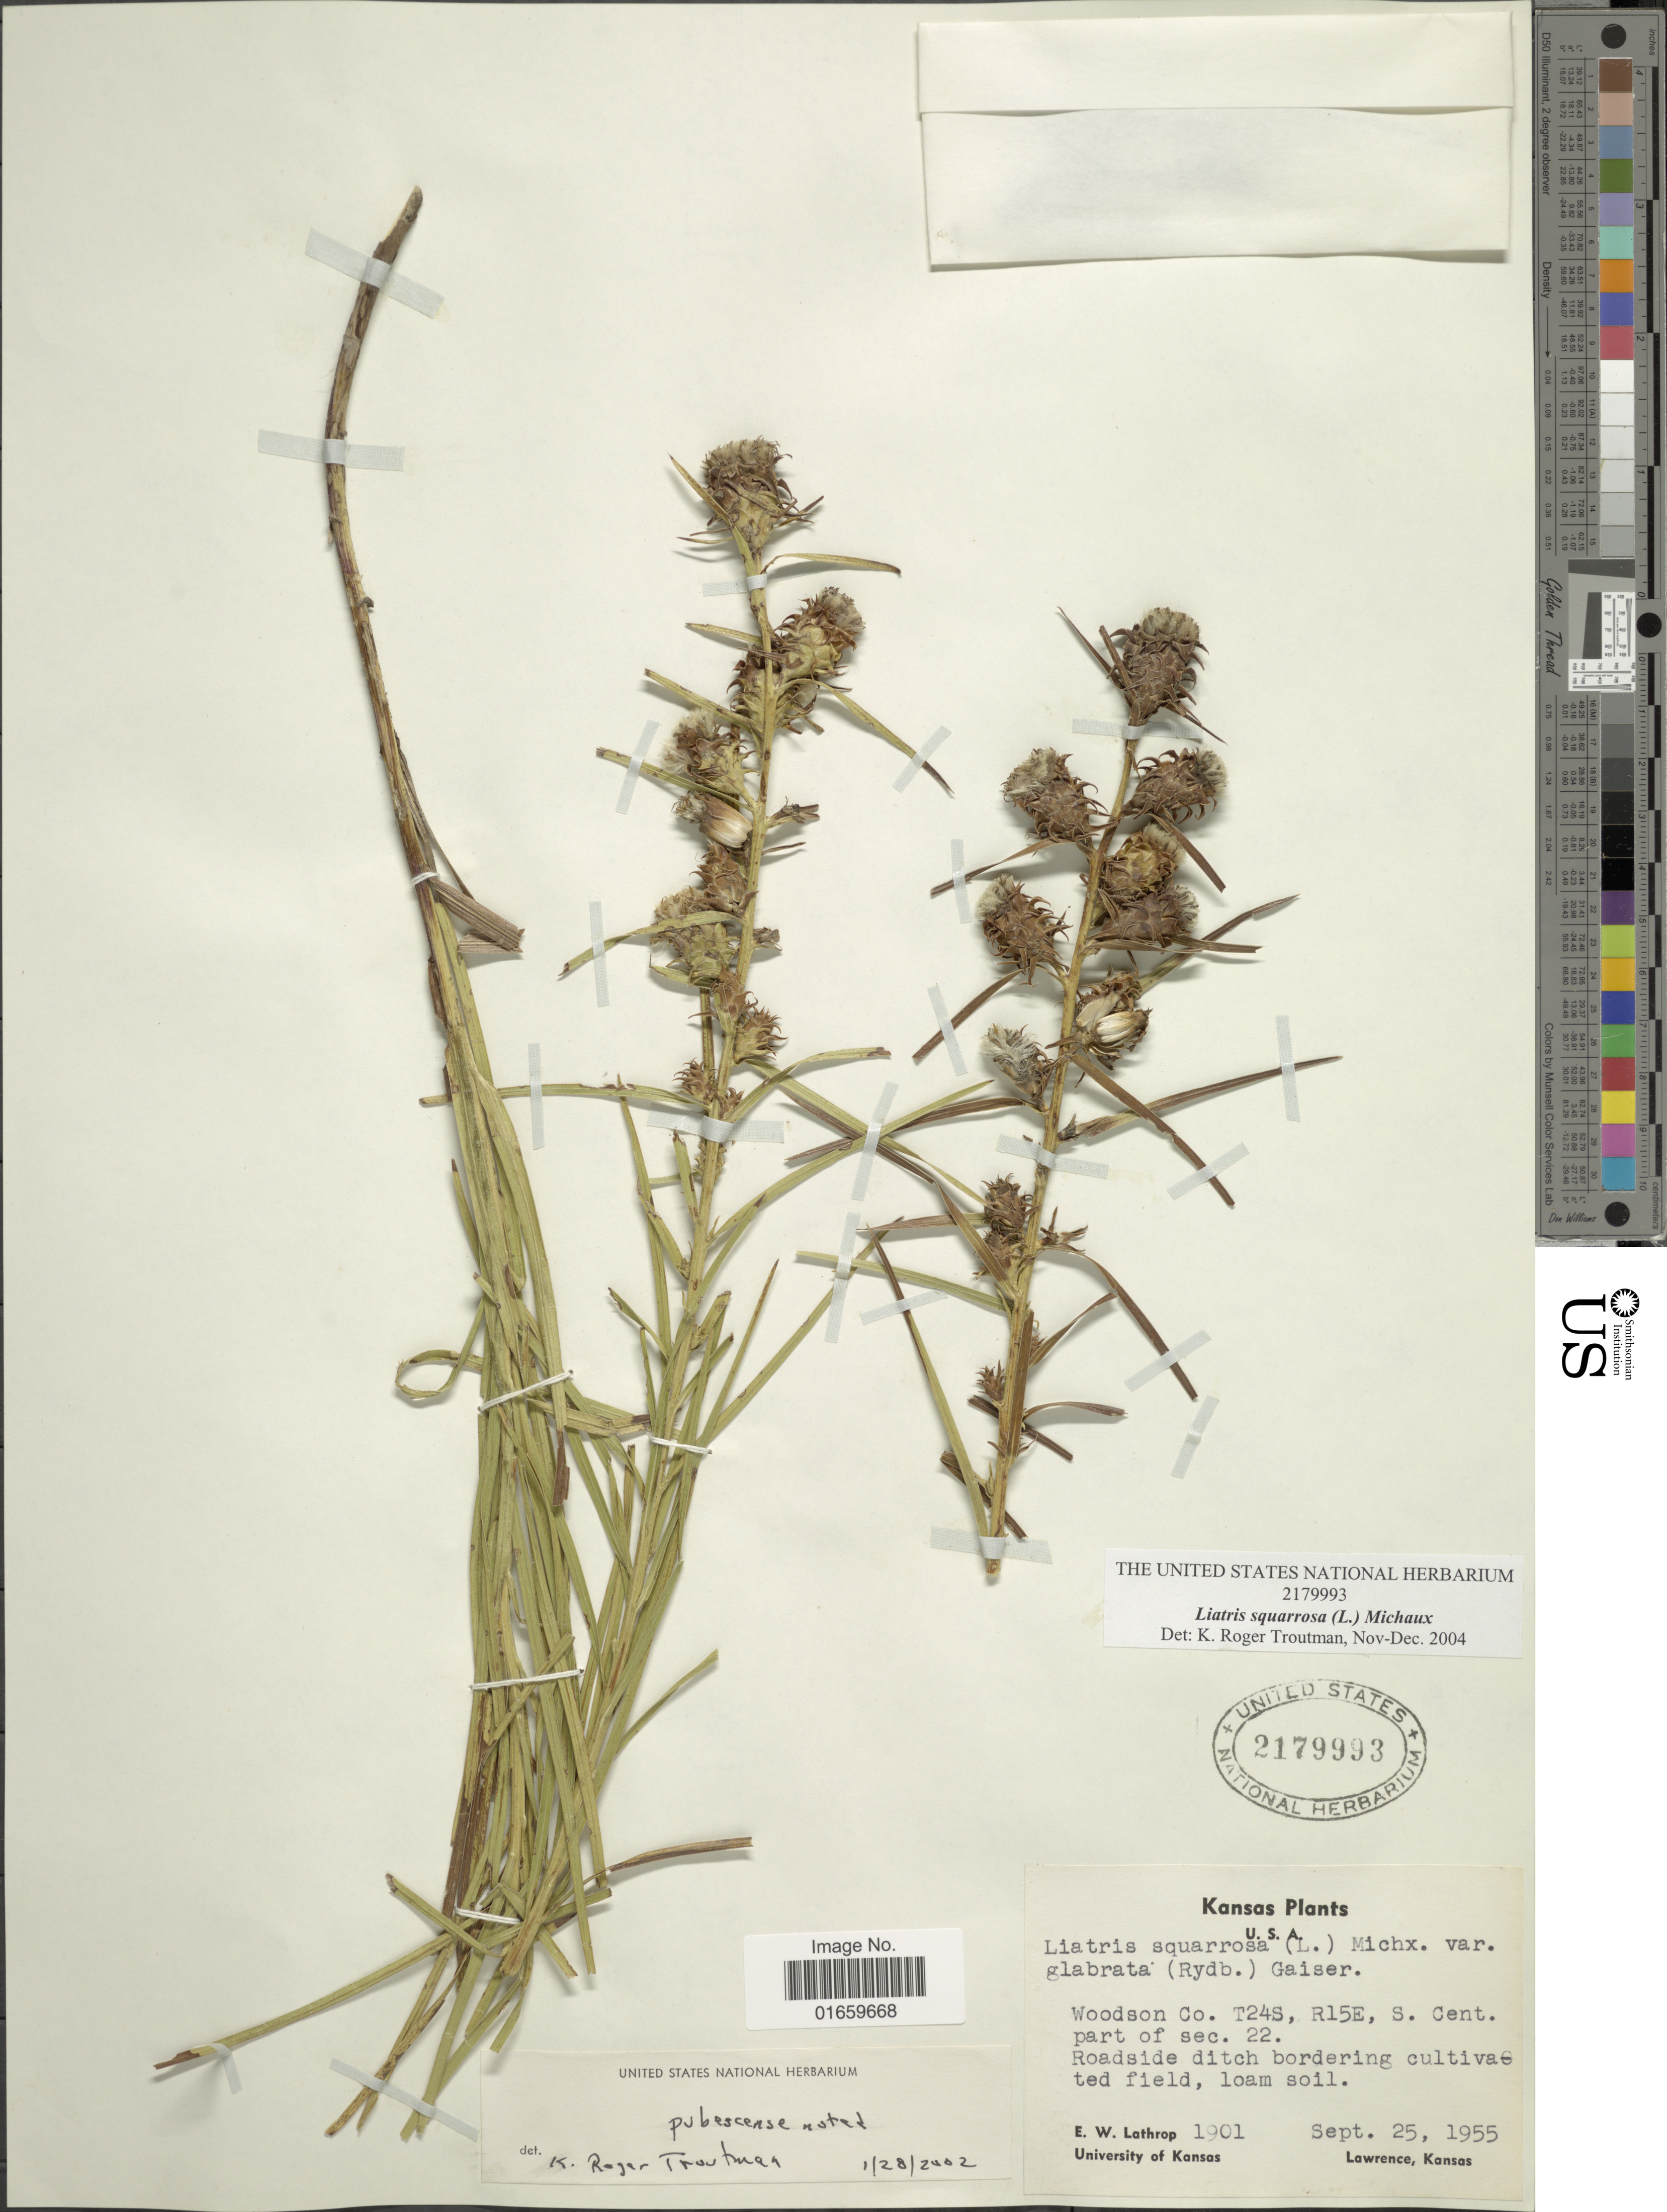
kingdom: Plantae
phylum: Tracheophyta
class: Magnoliopsida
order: Asterales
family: Asteraceae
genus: Liatris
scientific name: Liatris squarrosa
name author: (L.) Michx.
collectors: E. W. Lathrop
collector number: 1901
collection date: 1955-09-25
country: United States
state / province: Kansas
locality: Woodson Co. T24s, R15E, S. Cent. part of sec. 22, Lawrence, Kansas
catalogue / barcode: US 2179993